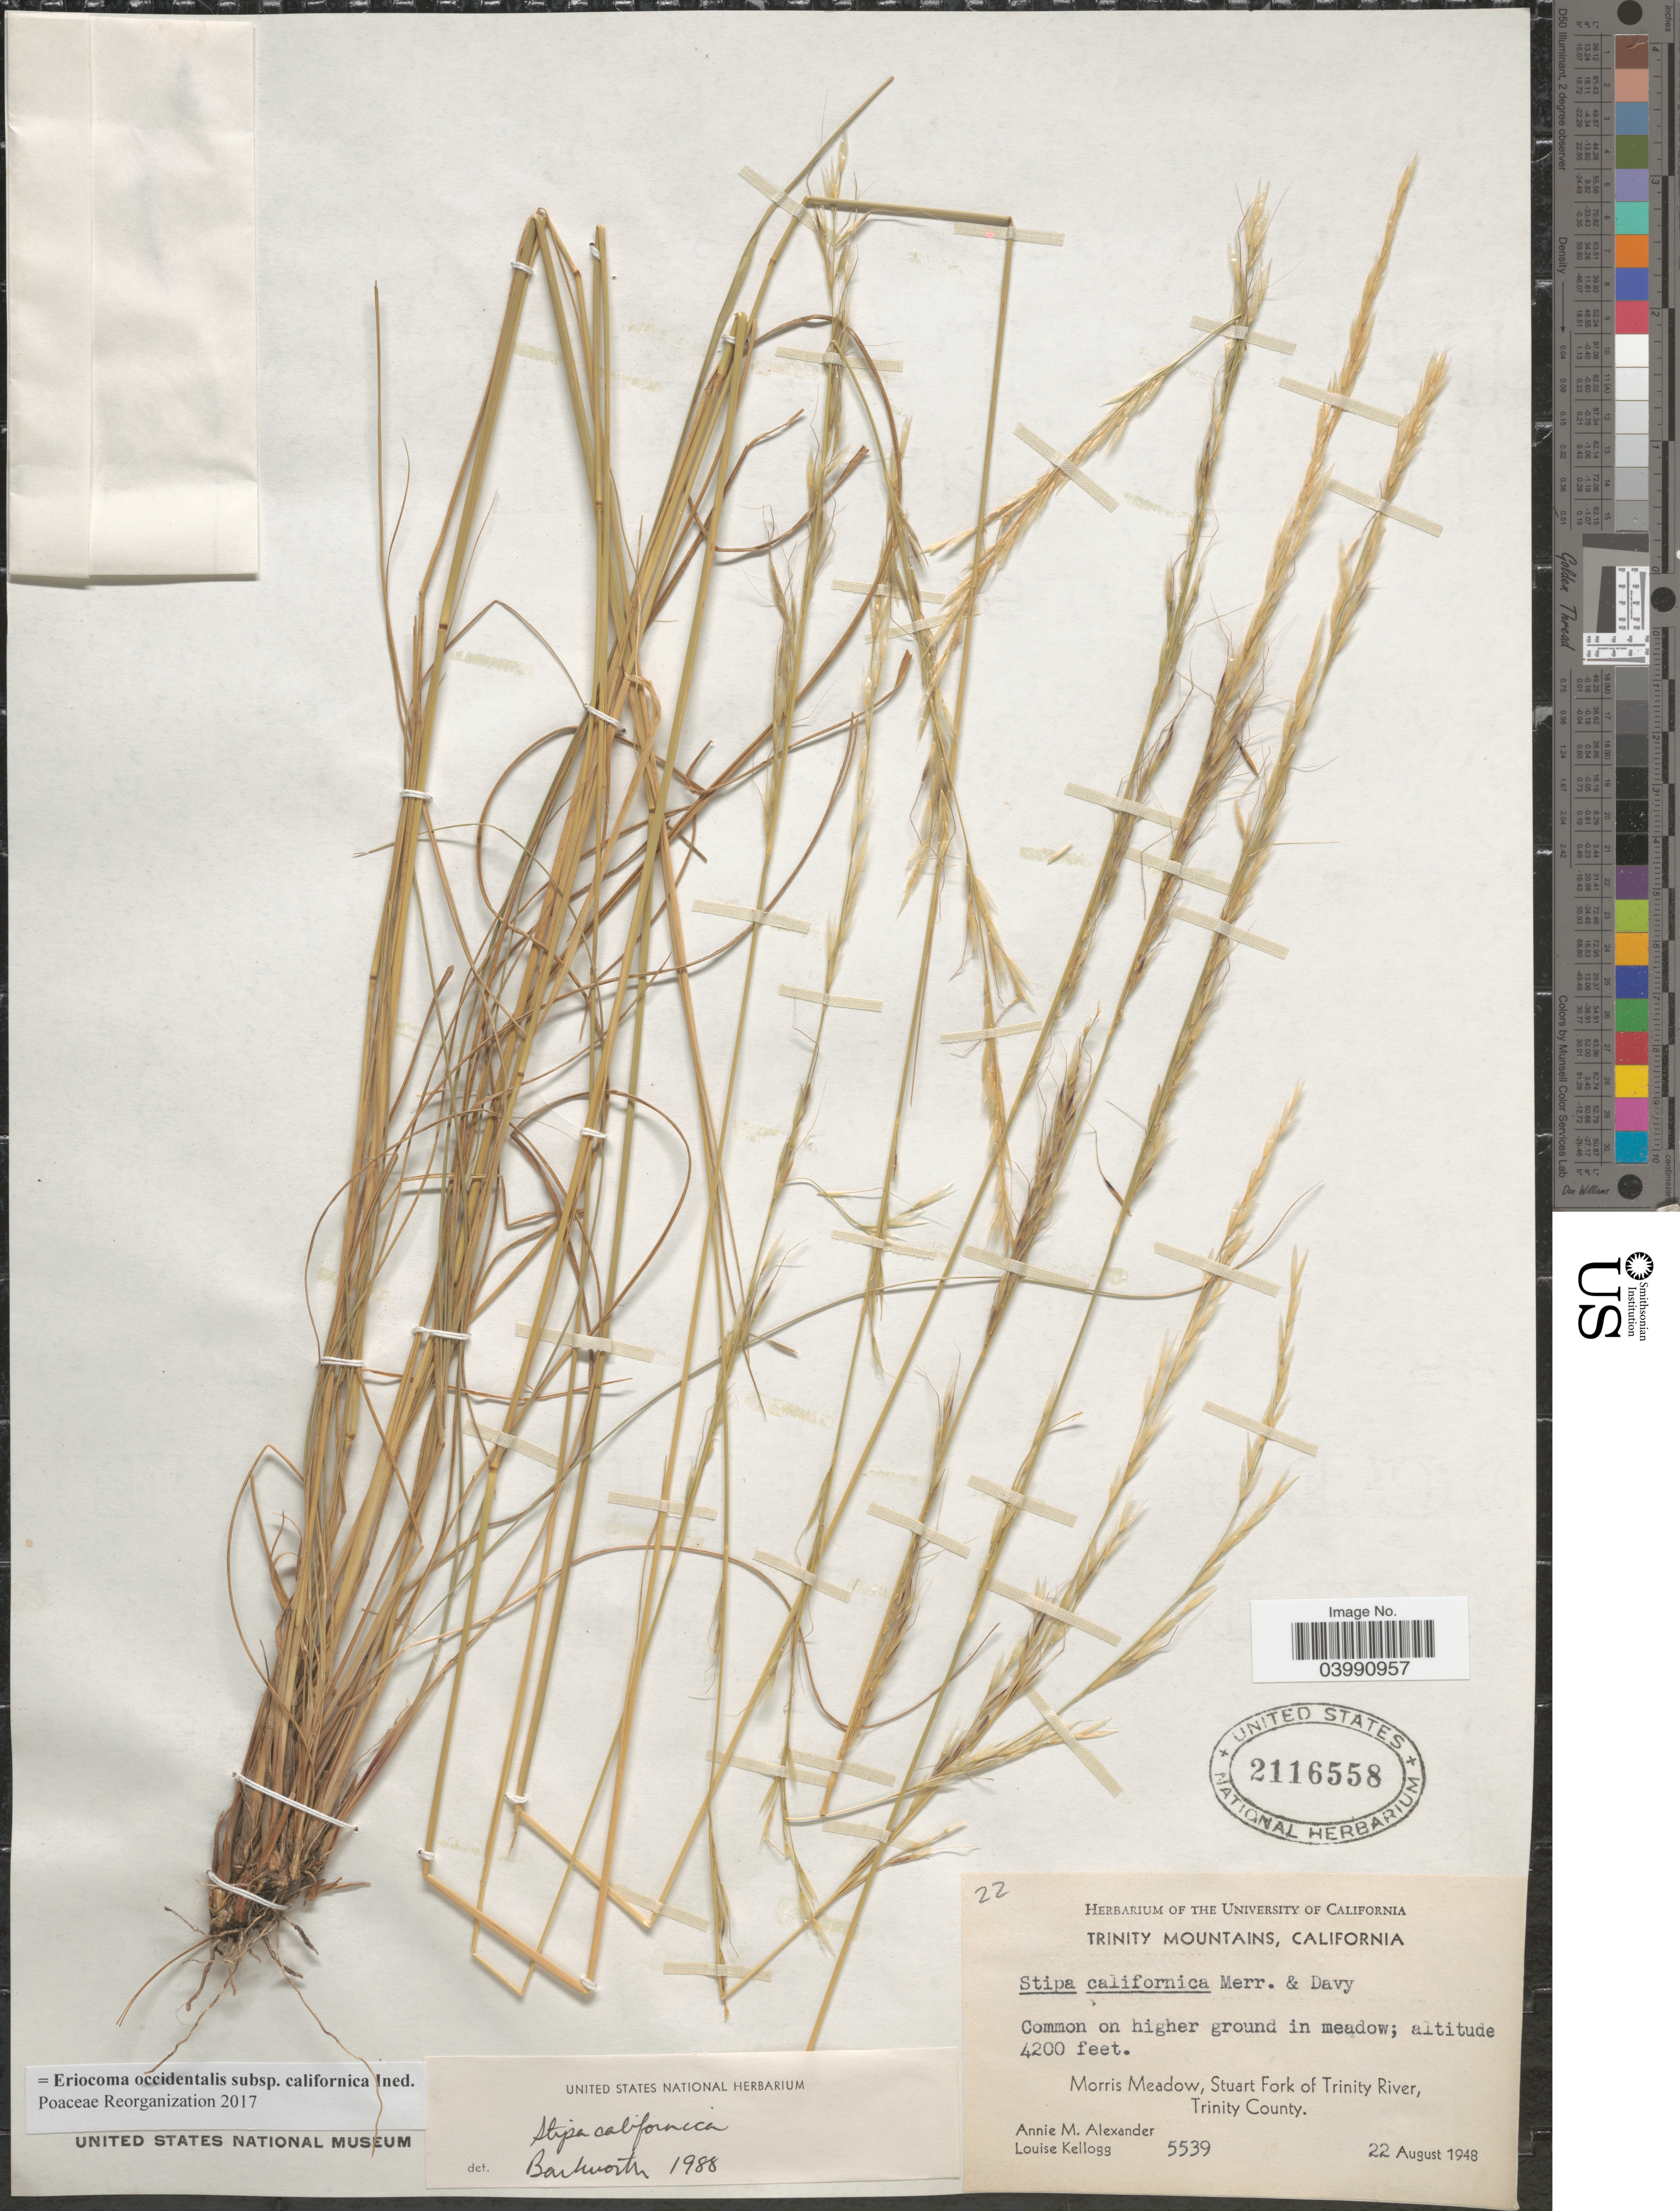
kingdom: Plantae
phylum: Tracheophyta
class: Liliopsida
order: Poales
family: Poaceae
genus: Eriocoma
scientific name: Eriocoma occidentalis subsp. californica ined.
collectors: A. M. Alexander & L. Kellogg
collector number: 5539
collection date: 1948-08-22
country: United States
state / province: California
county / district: Trinity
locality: Trinity Mountains. Common on higher ground in meadow; Morris Meadow, Stuart Fork of Trinity River, Trinity County.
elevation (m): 1280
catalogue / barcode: US 2116558